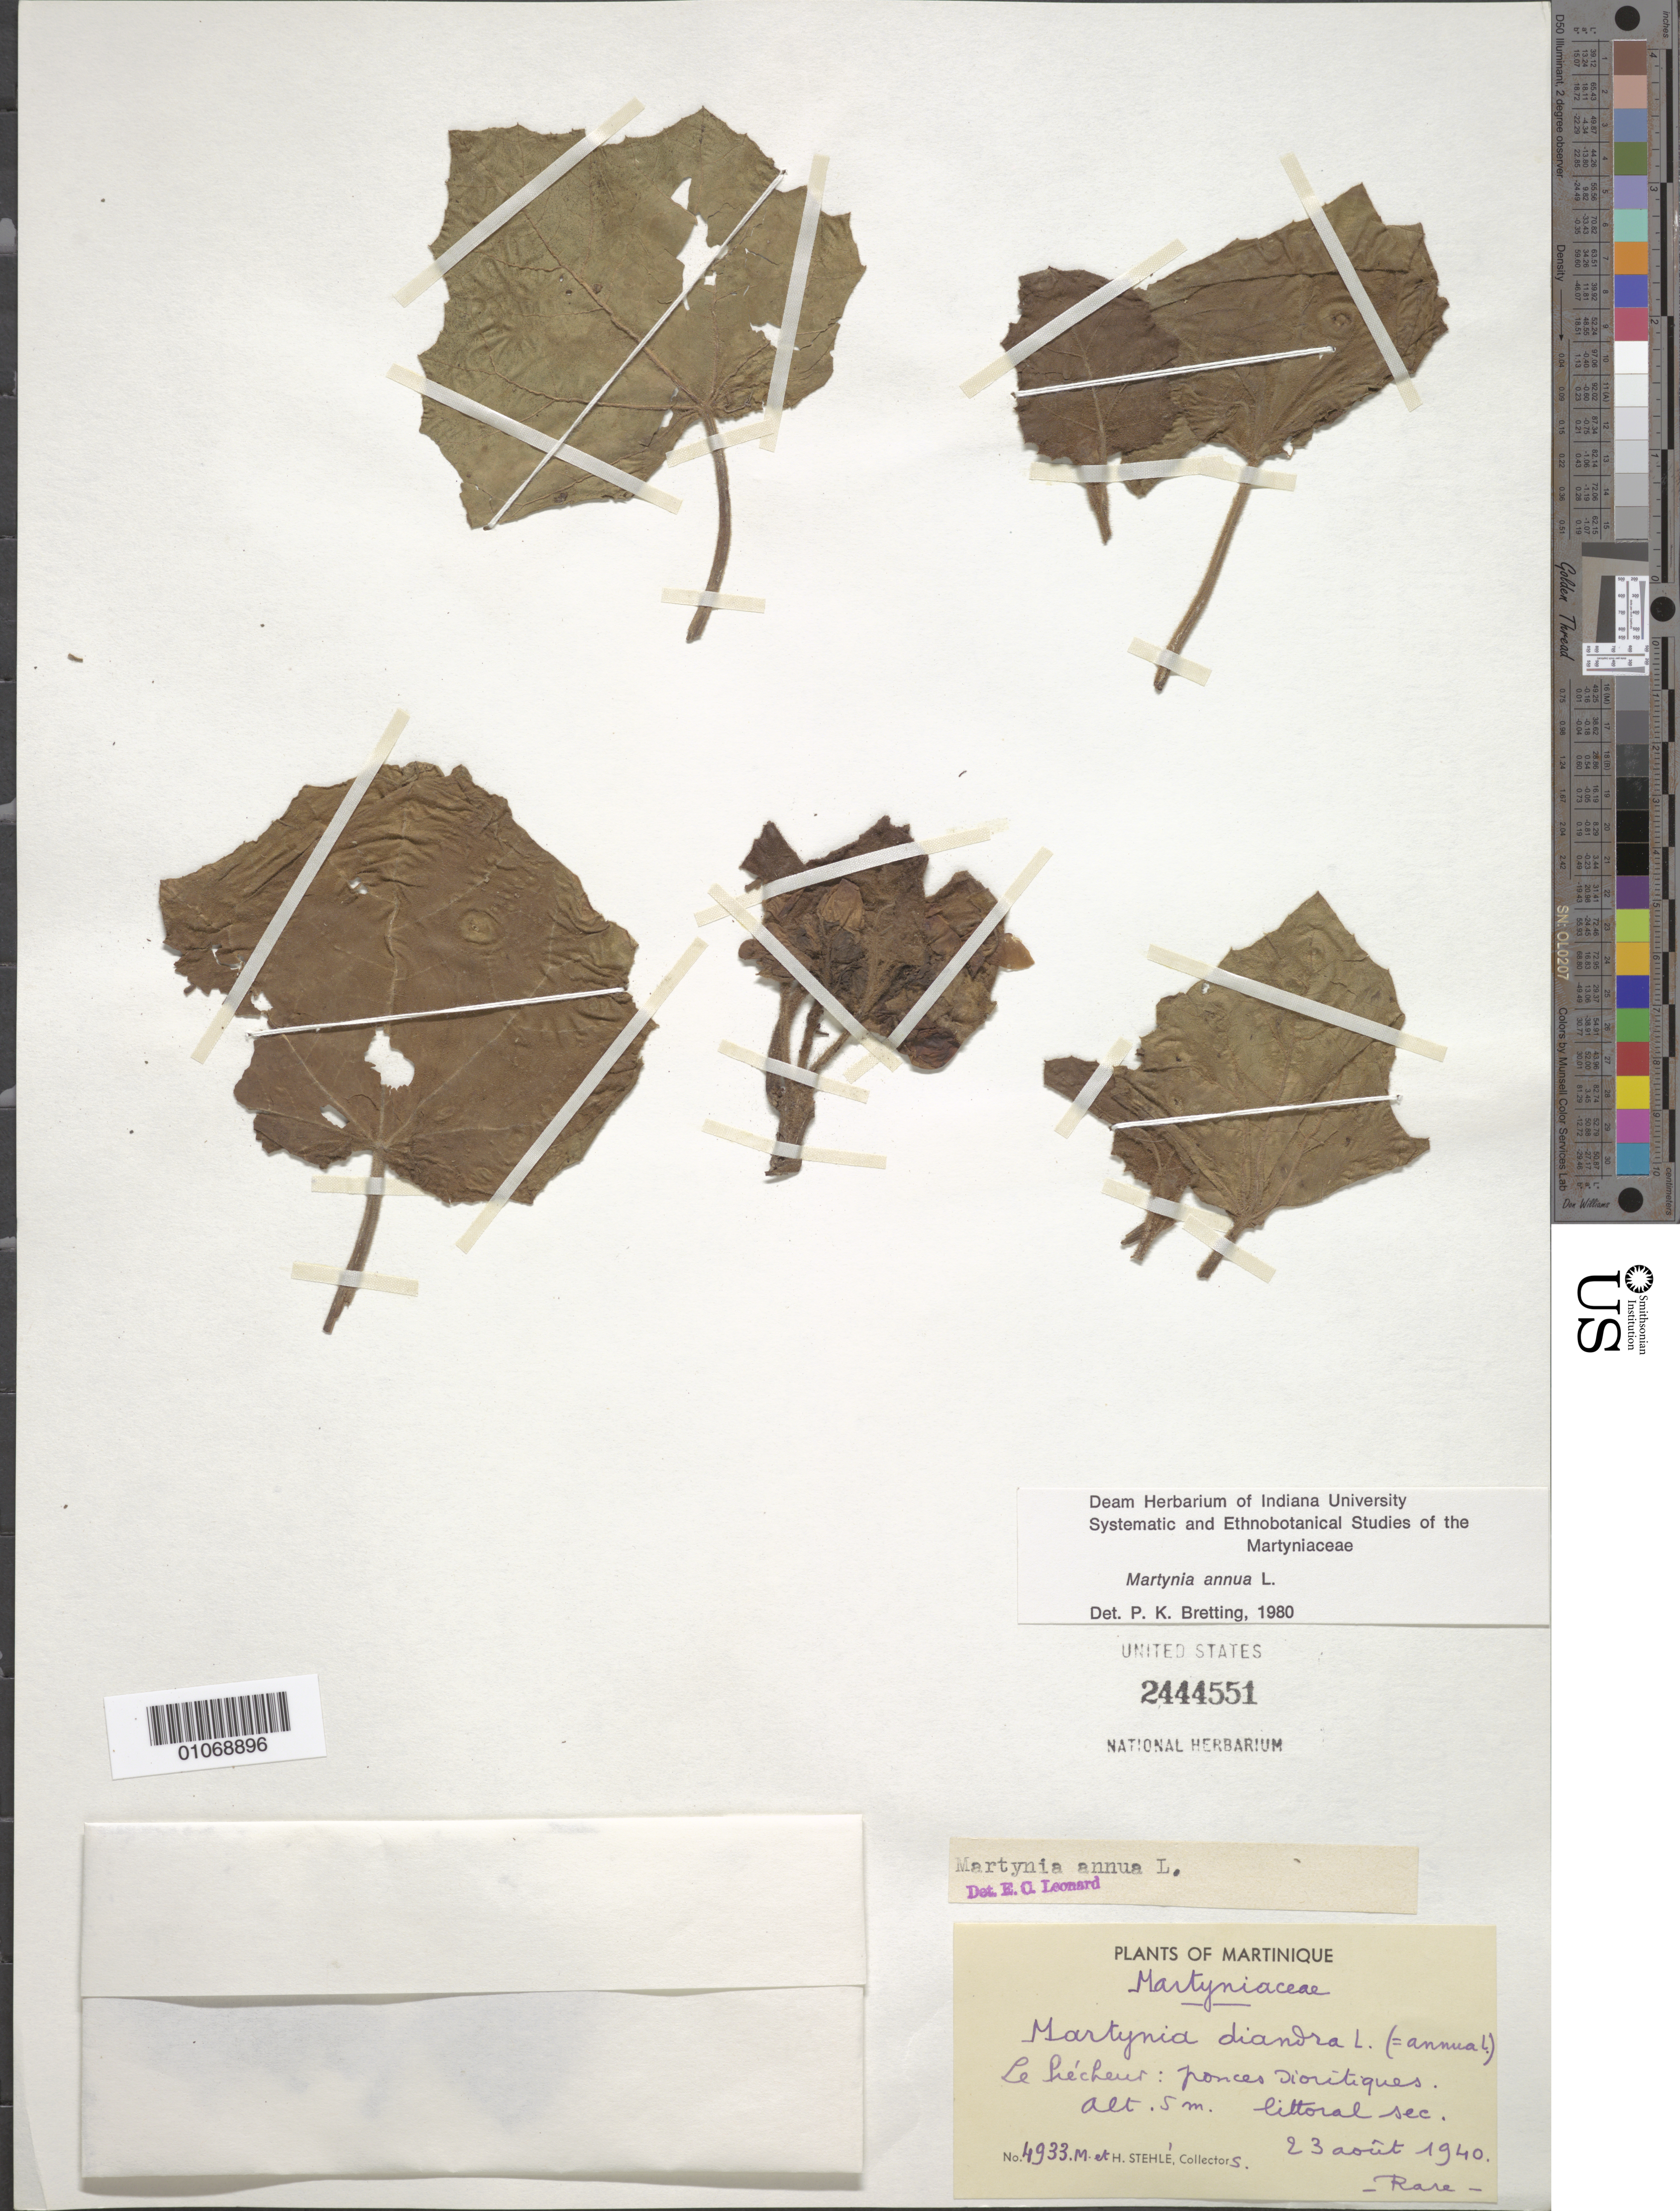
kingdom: Plantae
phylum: Tracheophyta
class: Magnoliopsida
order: Lamiales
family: Martyniaceae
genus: Martynia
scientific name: Martynia annua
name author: L.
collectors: H. Stehlé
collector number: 4933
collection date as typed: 23 Aug 1940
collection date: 1940-08-23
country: Martinique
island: Martinique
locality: Coastline. Le Precheur; Fronces dioritques?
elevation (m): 0.5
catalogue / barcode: US 2444551